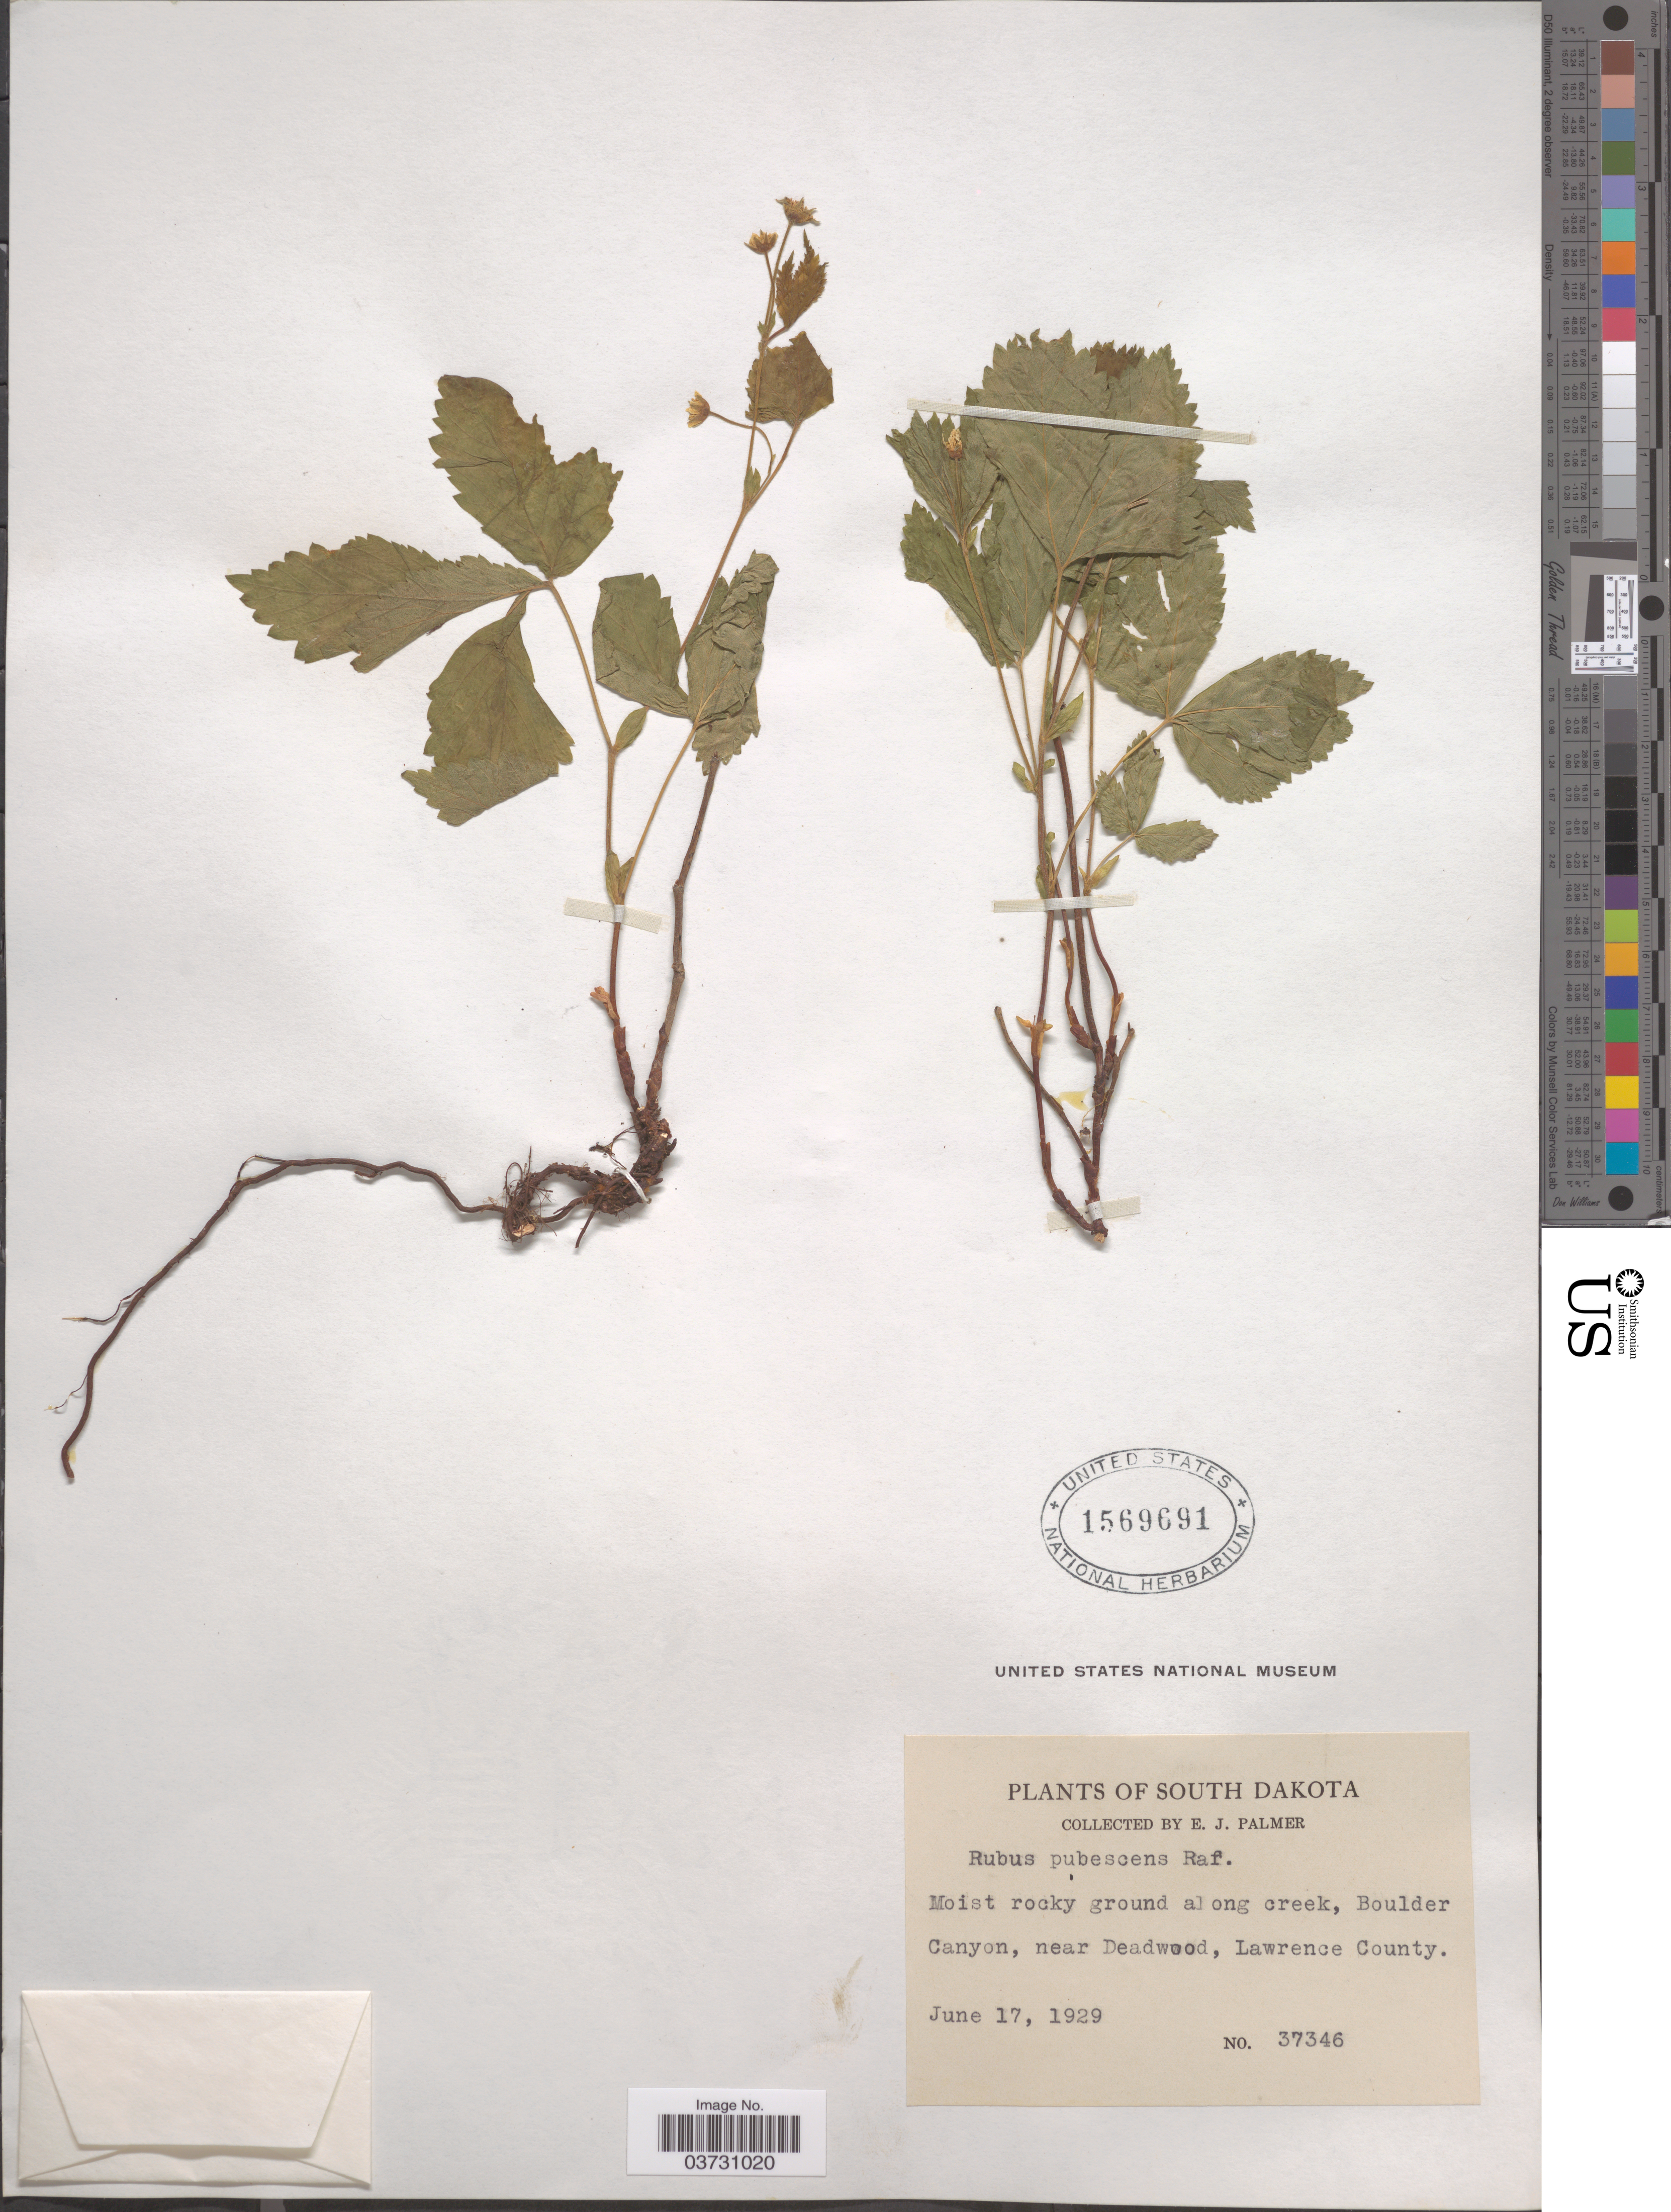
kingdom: Plantae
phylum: Tracheophyta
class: Magnoliopsida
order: Rosales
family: Rosaceae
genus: Rubus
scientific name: Rubus pubescens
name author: Raf.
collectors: E. J. Palmer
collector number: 37346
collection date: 1929-06-17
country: United States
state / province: South Dakota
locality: Along creek, Boulder Canyon, near Deadwood, Lawrence County.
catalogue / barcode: US 1569691